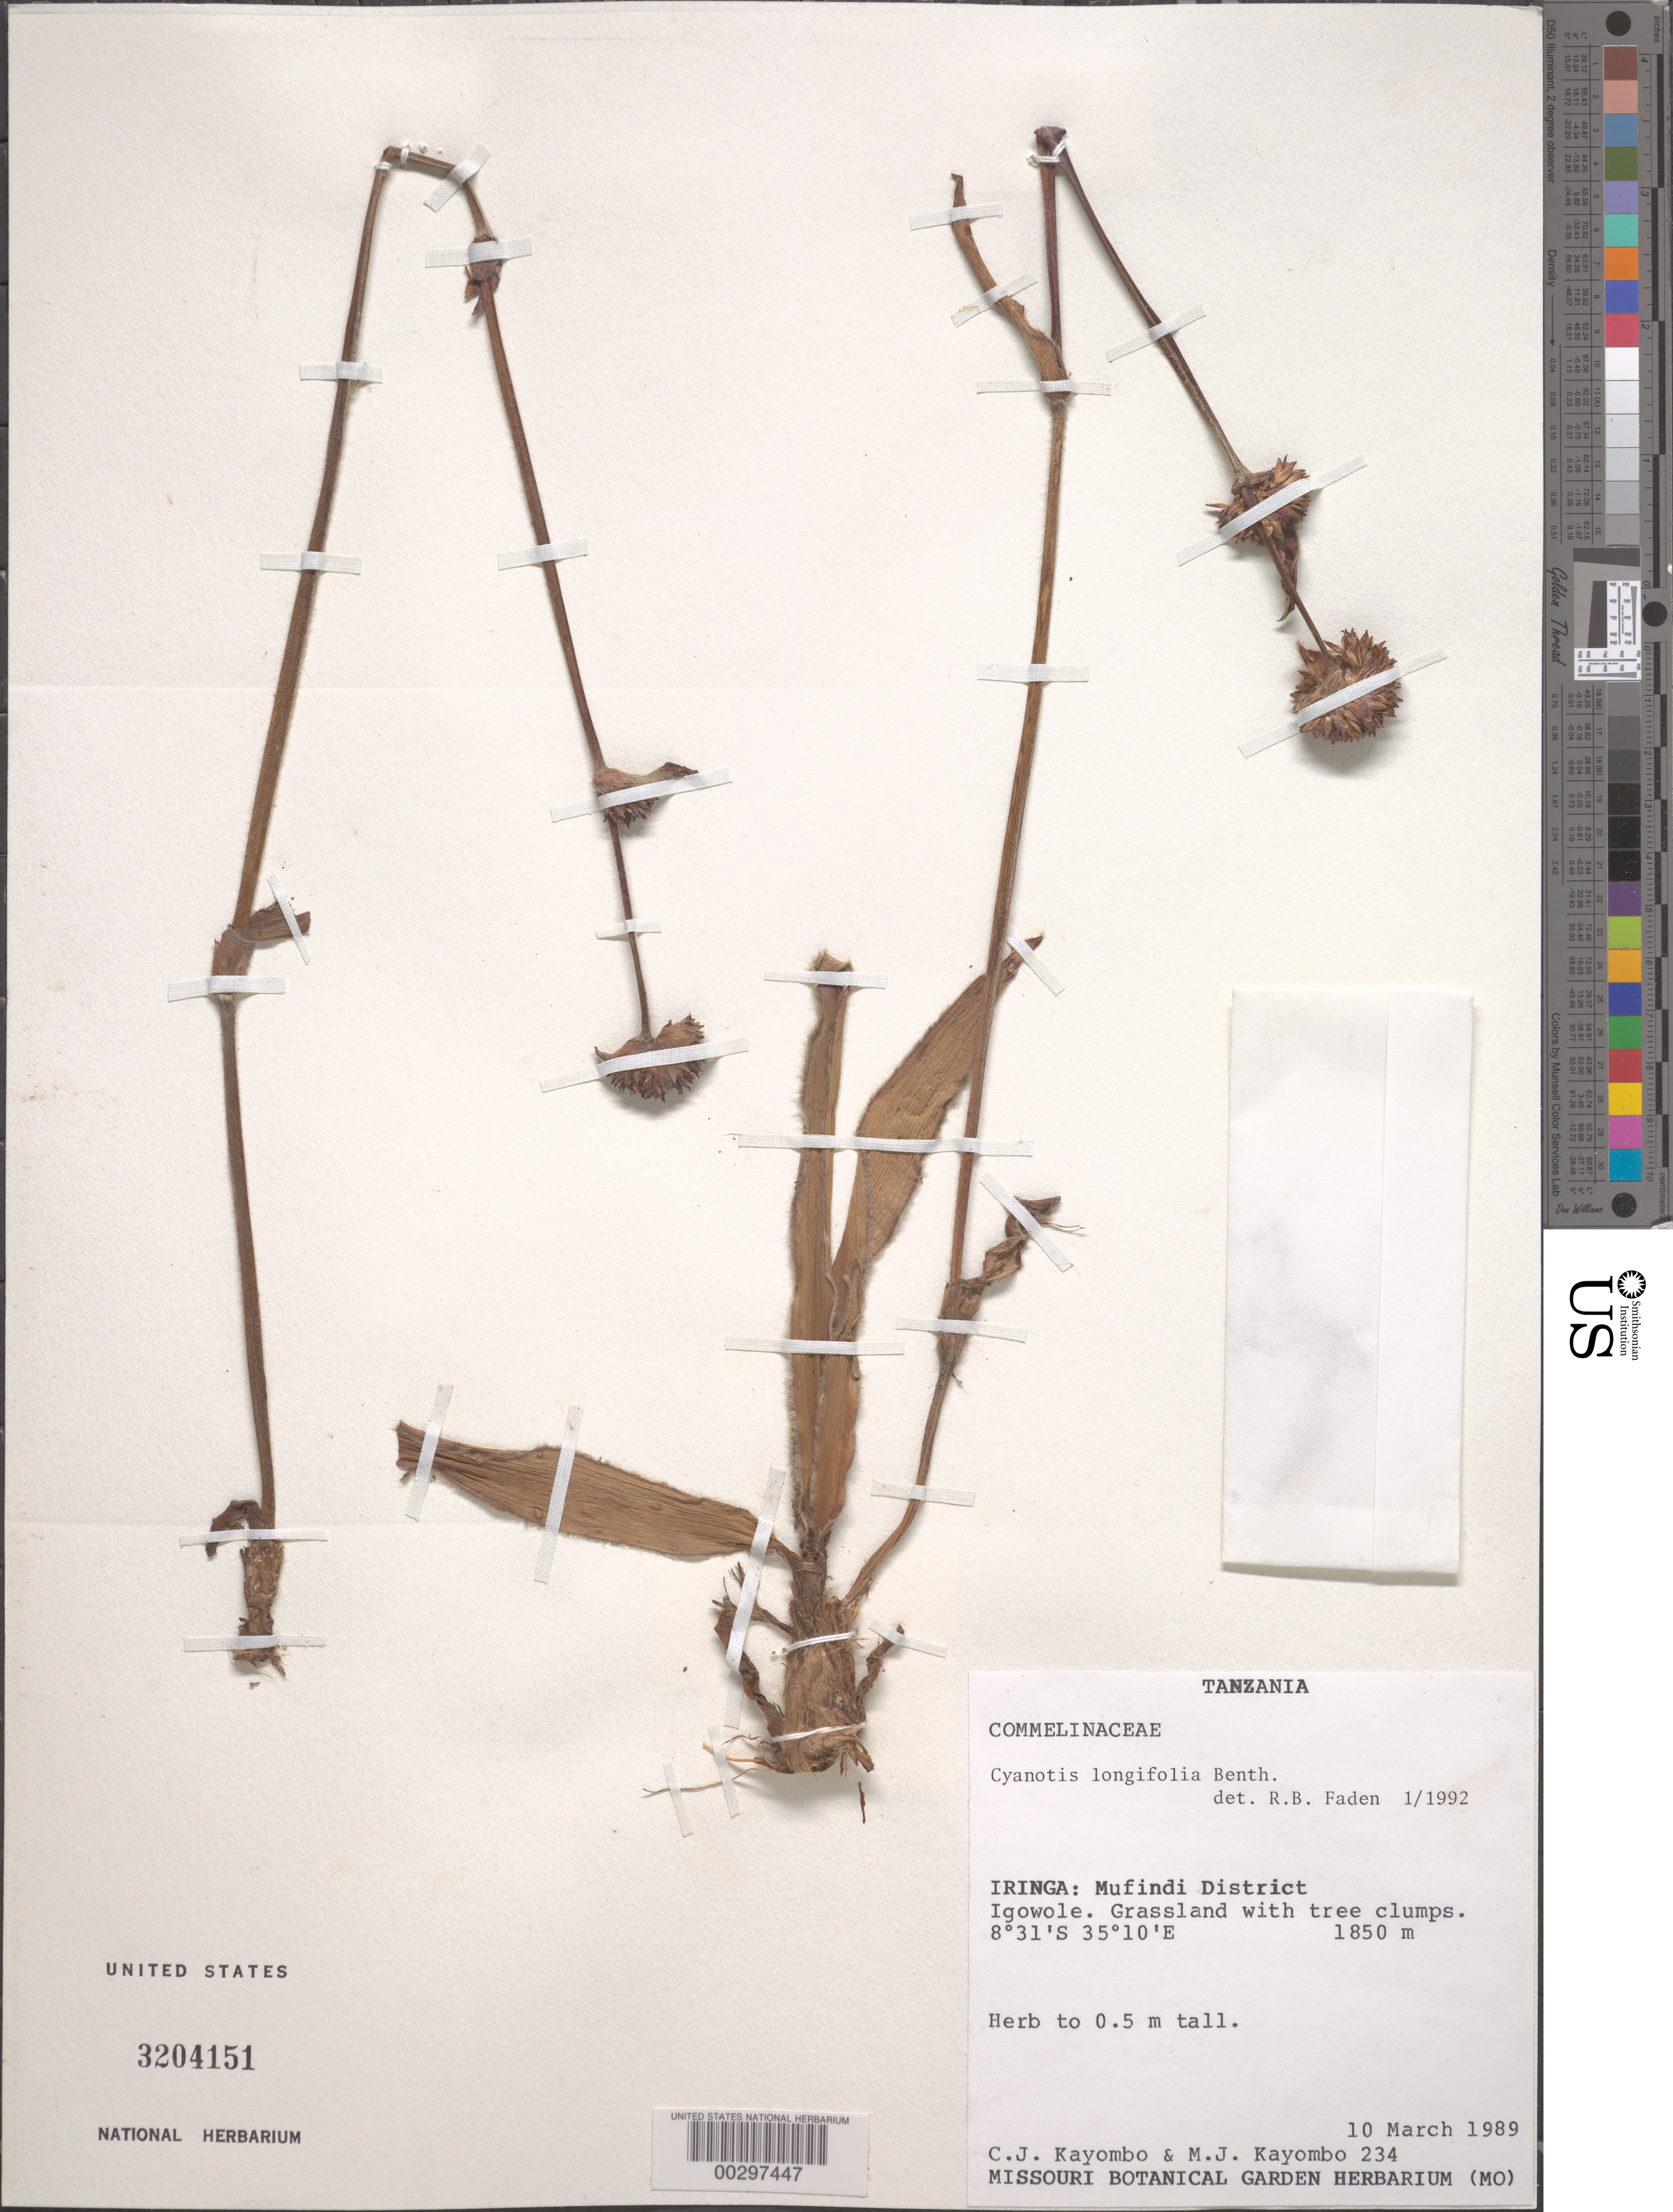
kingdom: Plantae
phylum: Tracheophyta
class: Liliopsida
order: Commelinales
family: Commelinaceae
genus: Cyanotis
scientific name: Cyanotis longifolia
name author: Benth.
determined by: Faden, Robert B., (US), Smithsonian Institution - National Museum of Natural History (UNITED STATES)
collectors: C. Kayombo & M. Kayombo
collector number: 234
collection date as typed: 10 Mar 1989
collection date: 1989-03-10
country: Tanzania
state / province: Iringa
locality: Munfindi district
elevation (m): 1850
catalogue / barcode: US 3204151